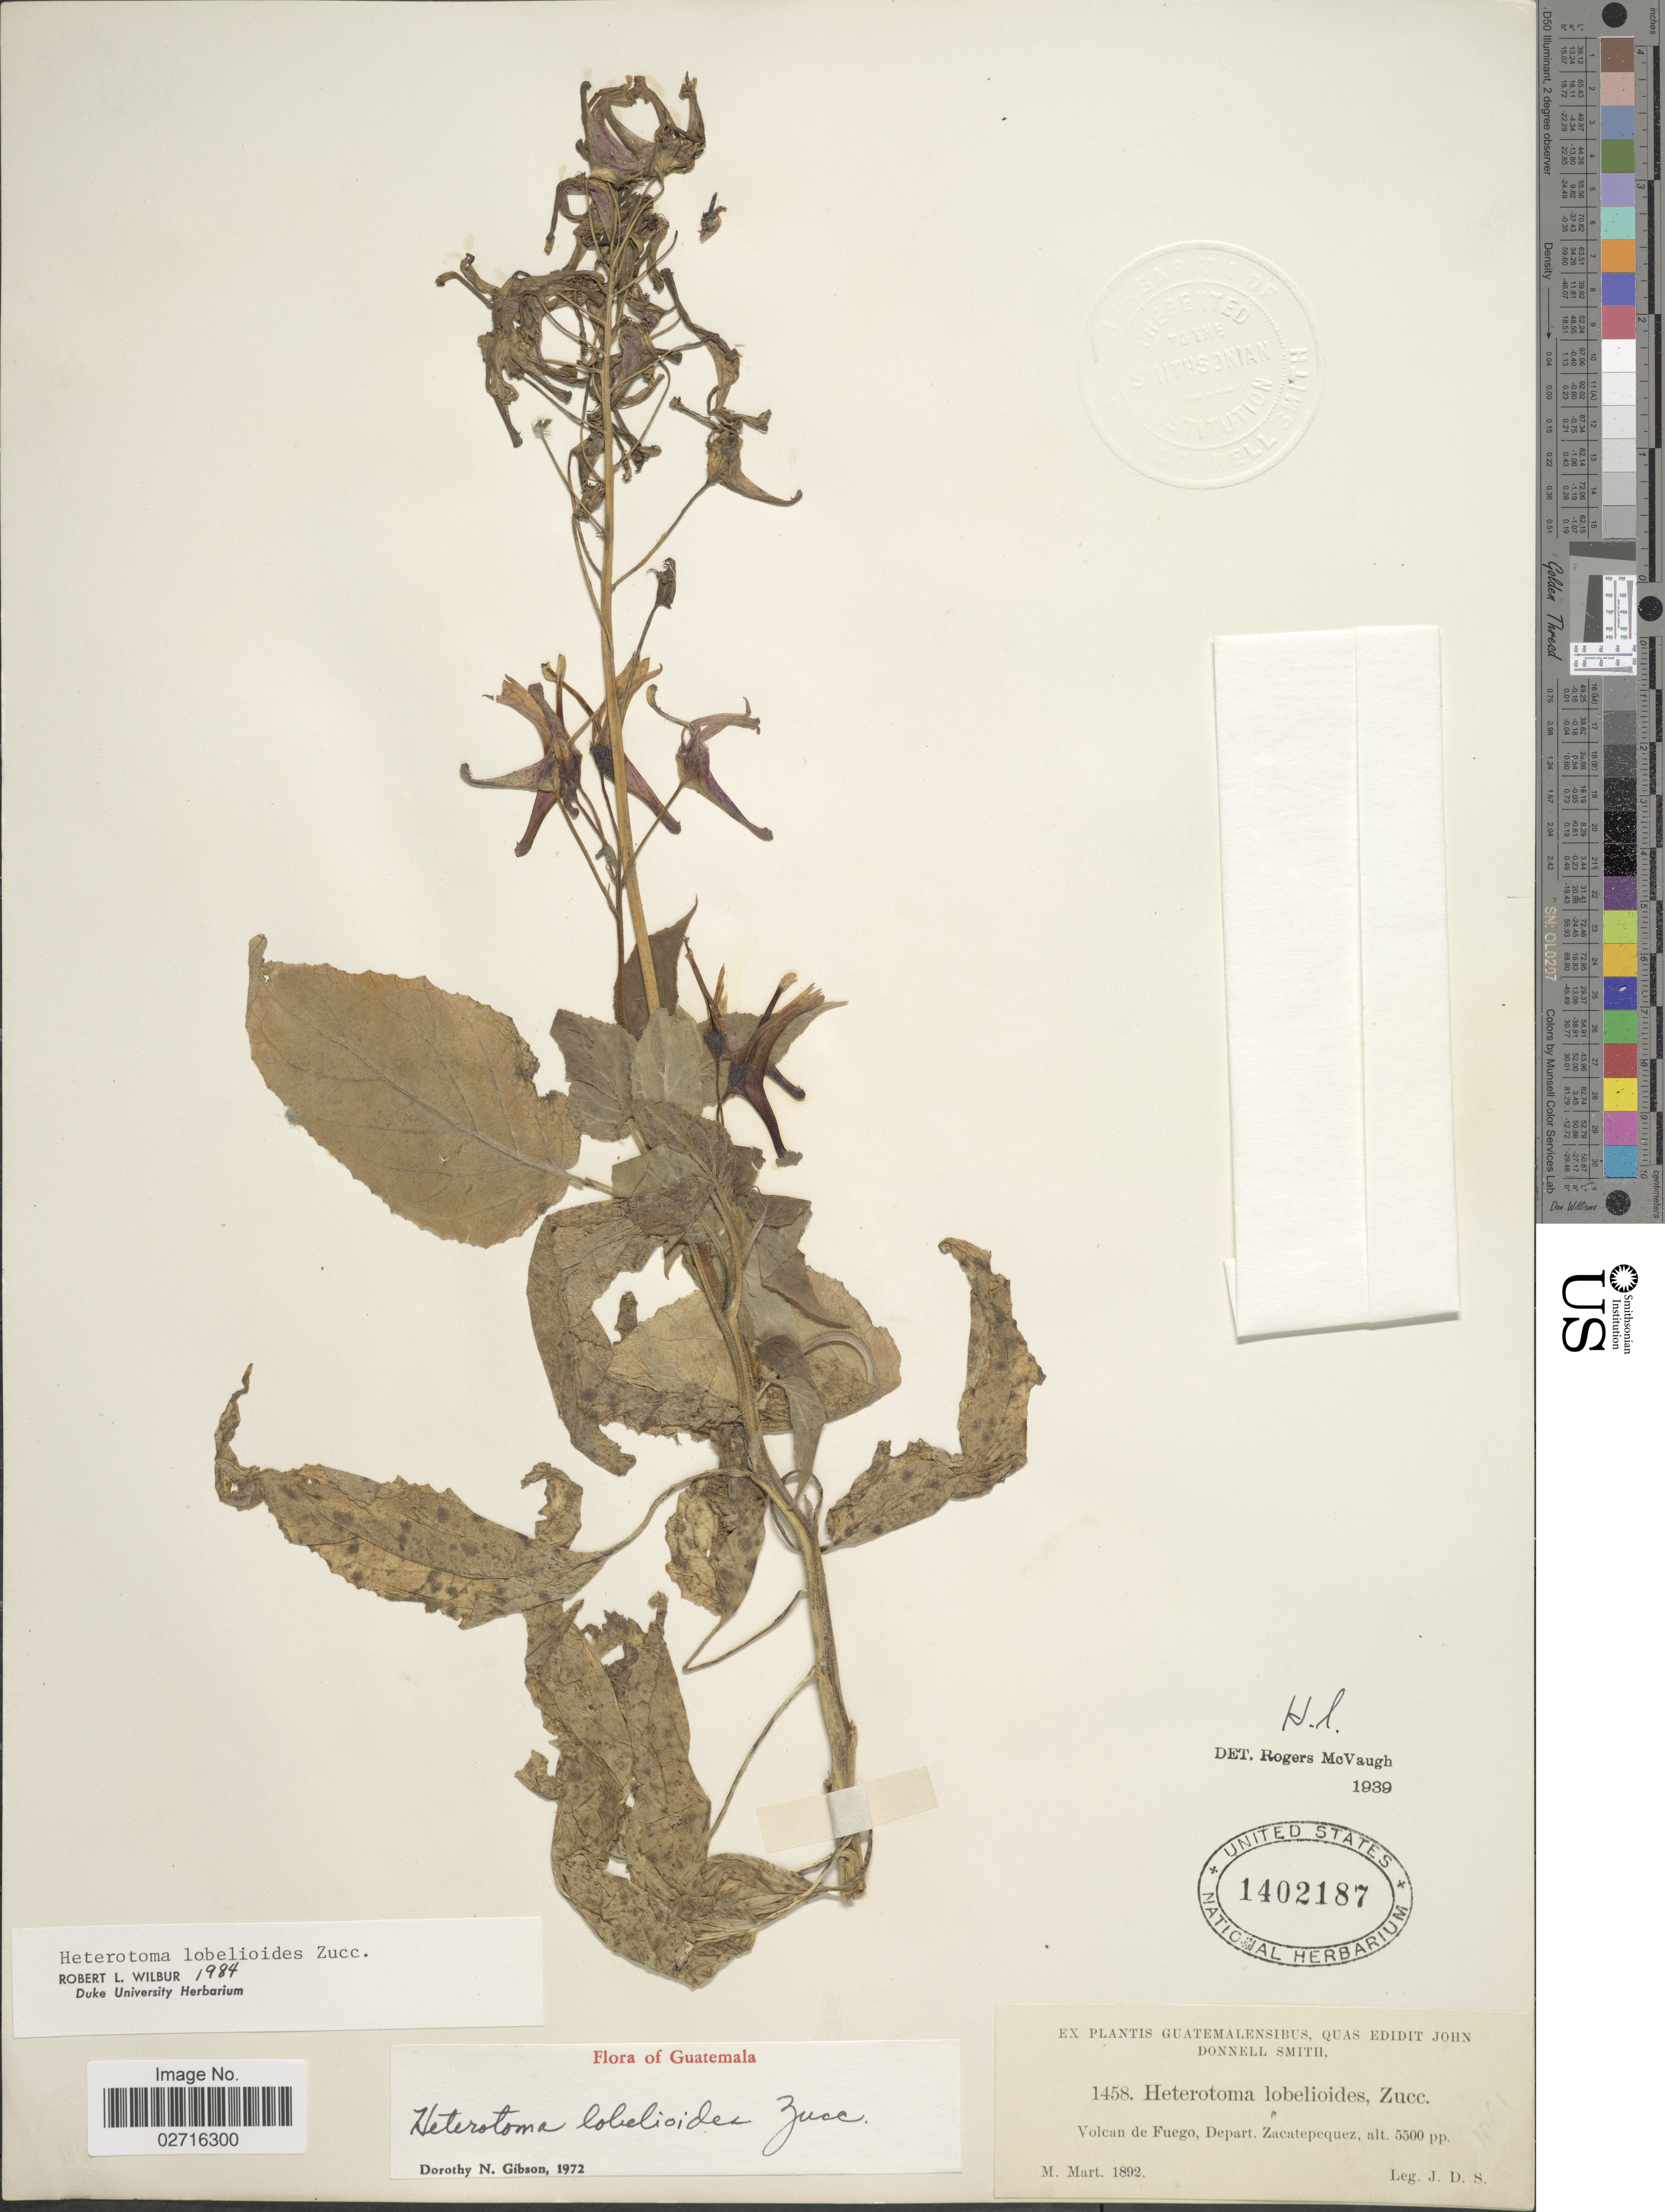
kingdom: Plantae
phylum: Tracheophyta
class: Magnoliopsida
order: Asterales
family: Campanulaceae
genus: Heterotoma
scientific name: Heterotoma lobelioides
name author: Zucc.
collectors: J. Donnell Smith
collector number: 1458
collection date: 1892-03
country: Guatemala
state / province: Sacatepéquez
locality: Volcan de Fuego, Depart. Zacatepéquez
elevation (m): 1676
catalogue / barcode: US 1402187